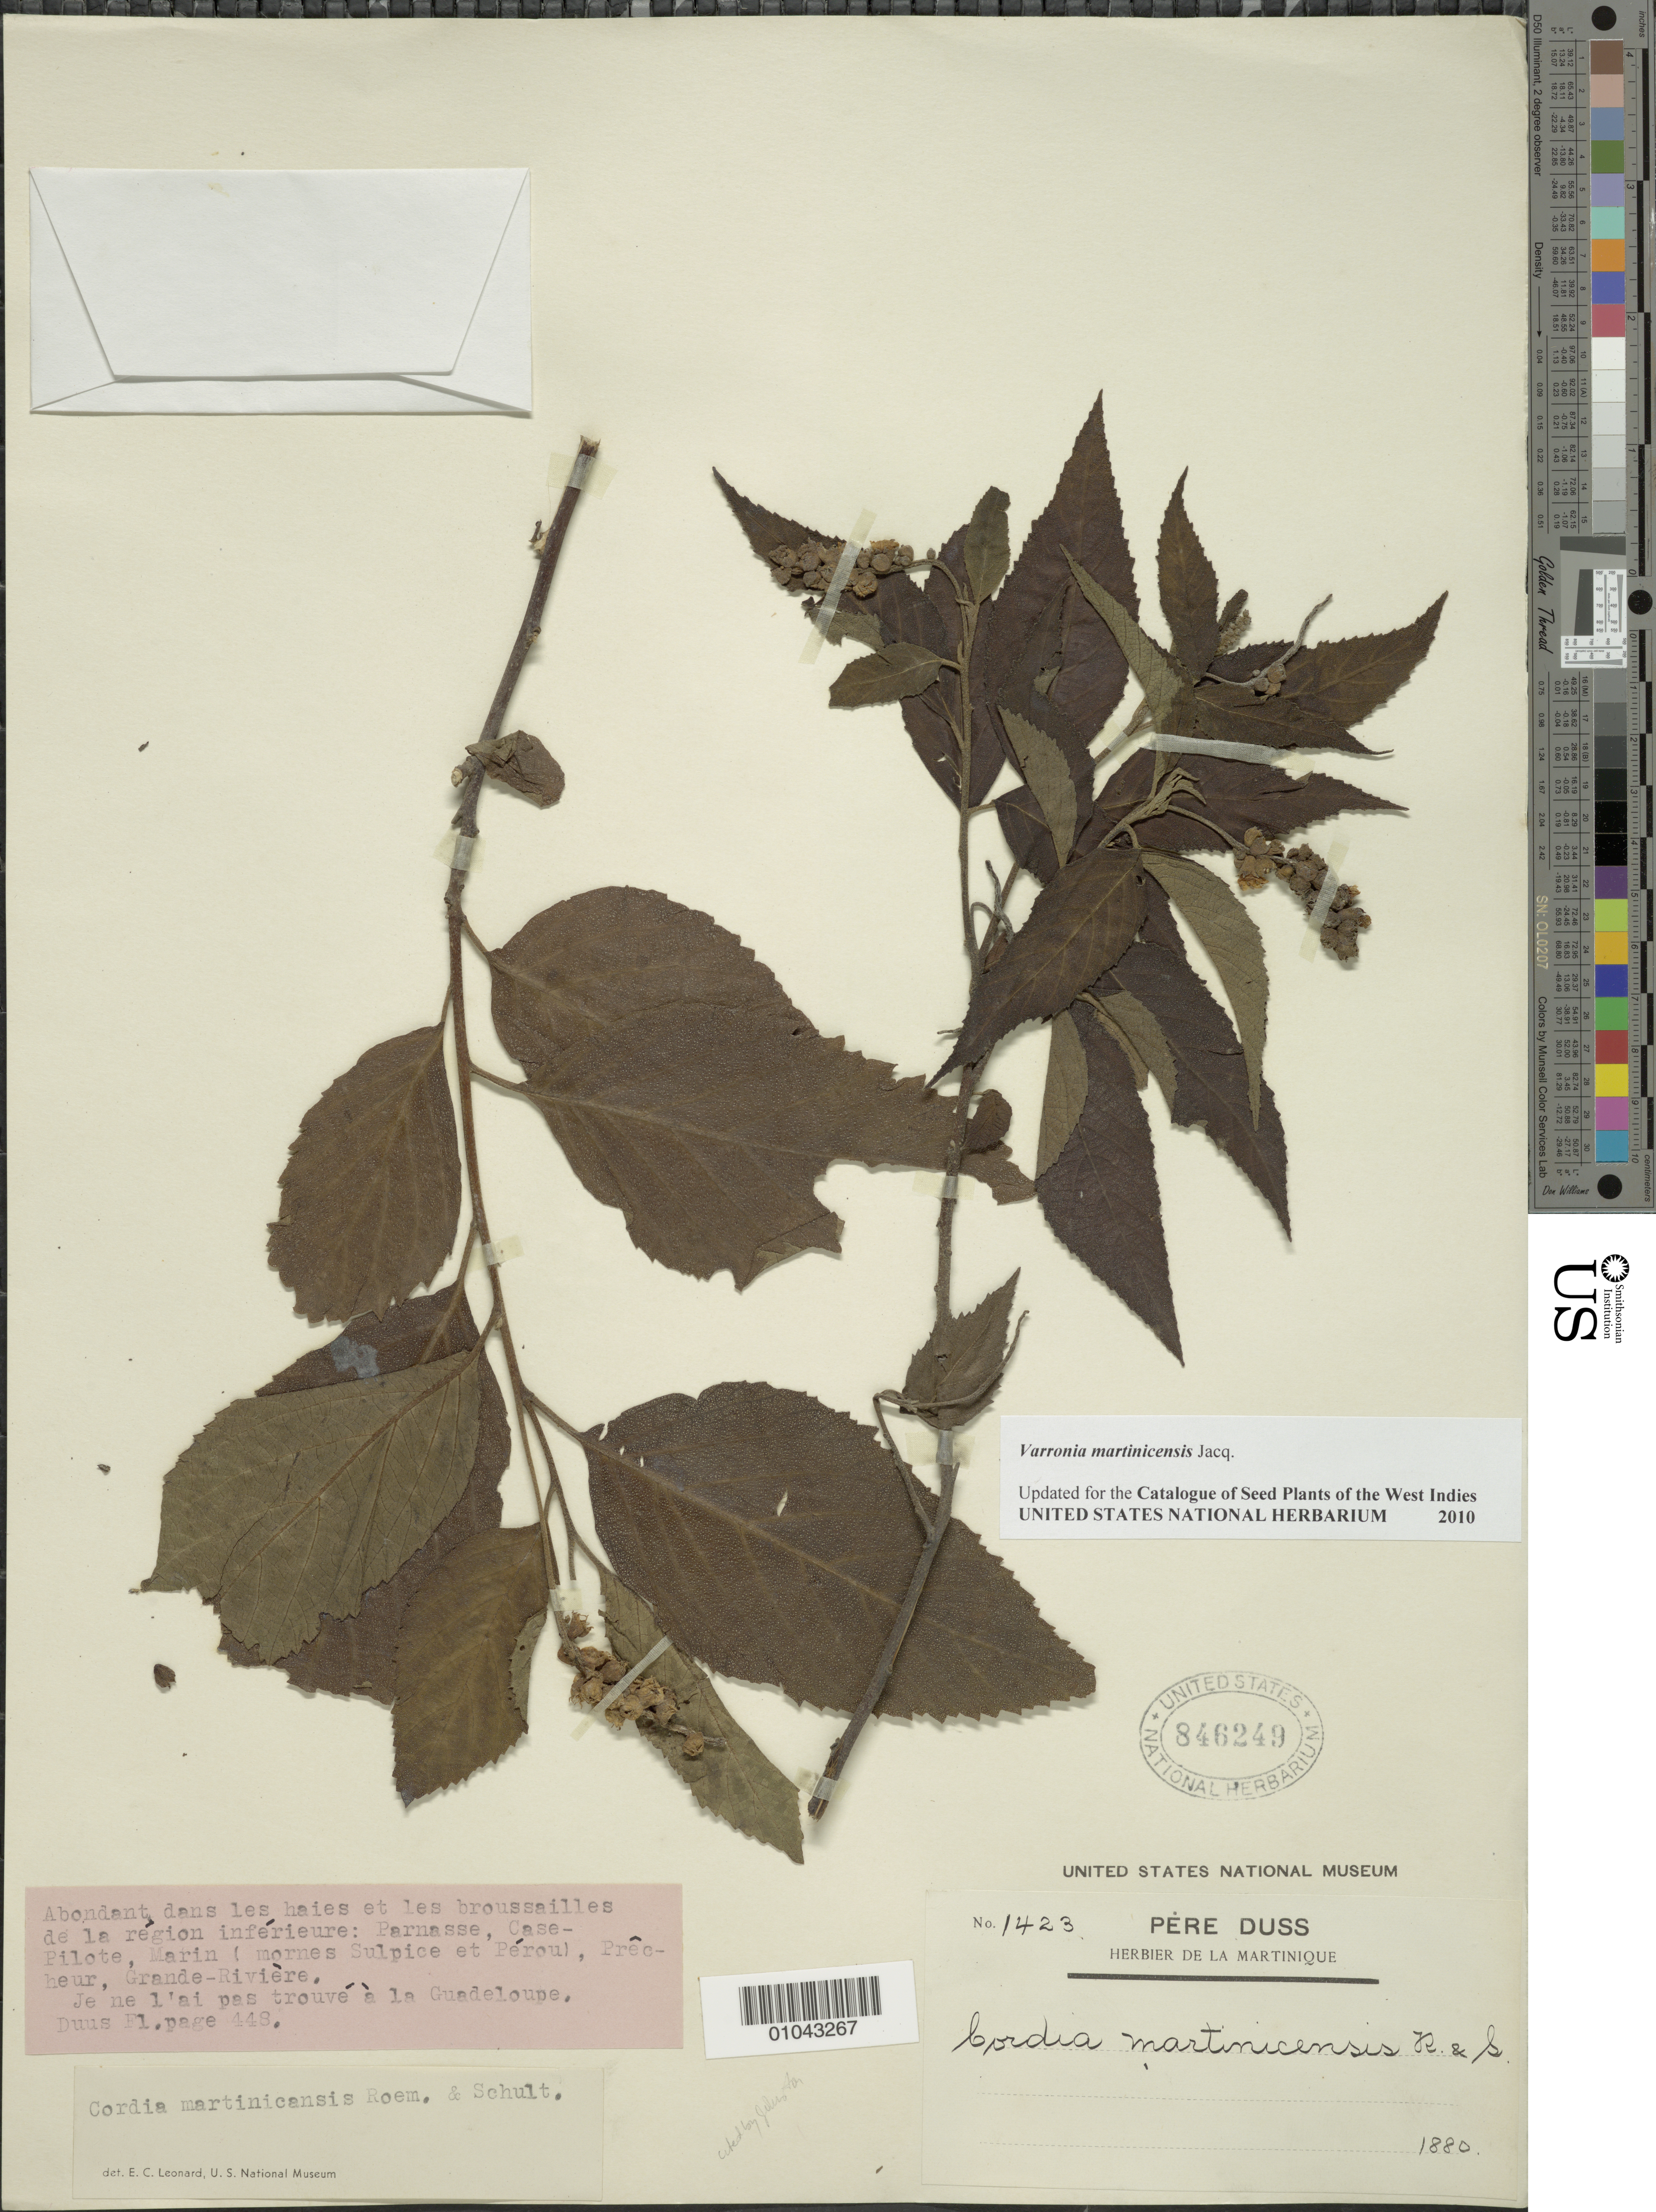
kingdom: Plantae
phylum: Tracheophyta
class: Magnoliopsida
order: Boraginales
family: Cordiaceae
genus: Varronia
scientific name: Varronia martinicensis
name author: Jacq.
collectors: Père Duss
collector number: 1423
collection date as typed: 1880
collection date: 1880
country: Martinique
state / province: Le Marin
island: Martinique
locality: Parnasse, Case-Pilote, Marin (mornes Sulpice et Pérou), Prêcheur, Grande-Rivière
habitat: Abondant dans les haies et les broussailles de la région inférieure. Je ne l'ai pas trouvé à la Guadeloupe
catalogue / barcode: US 846249